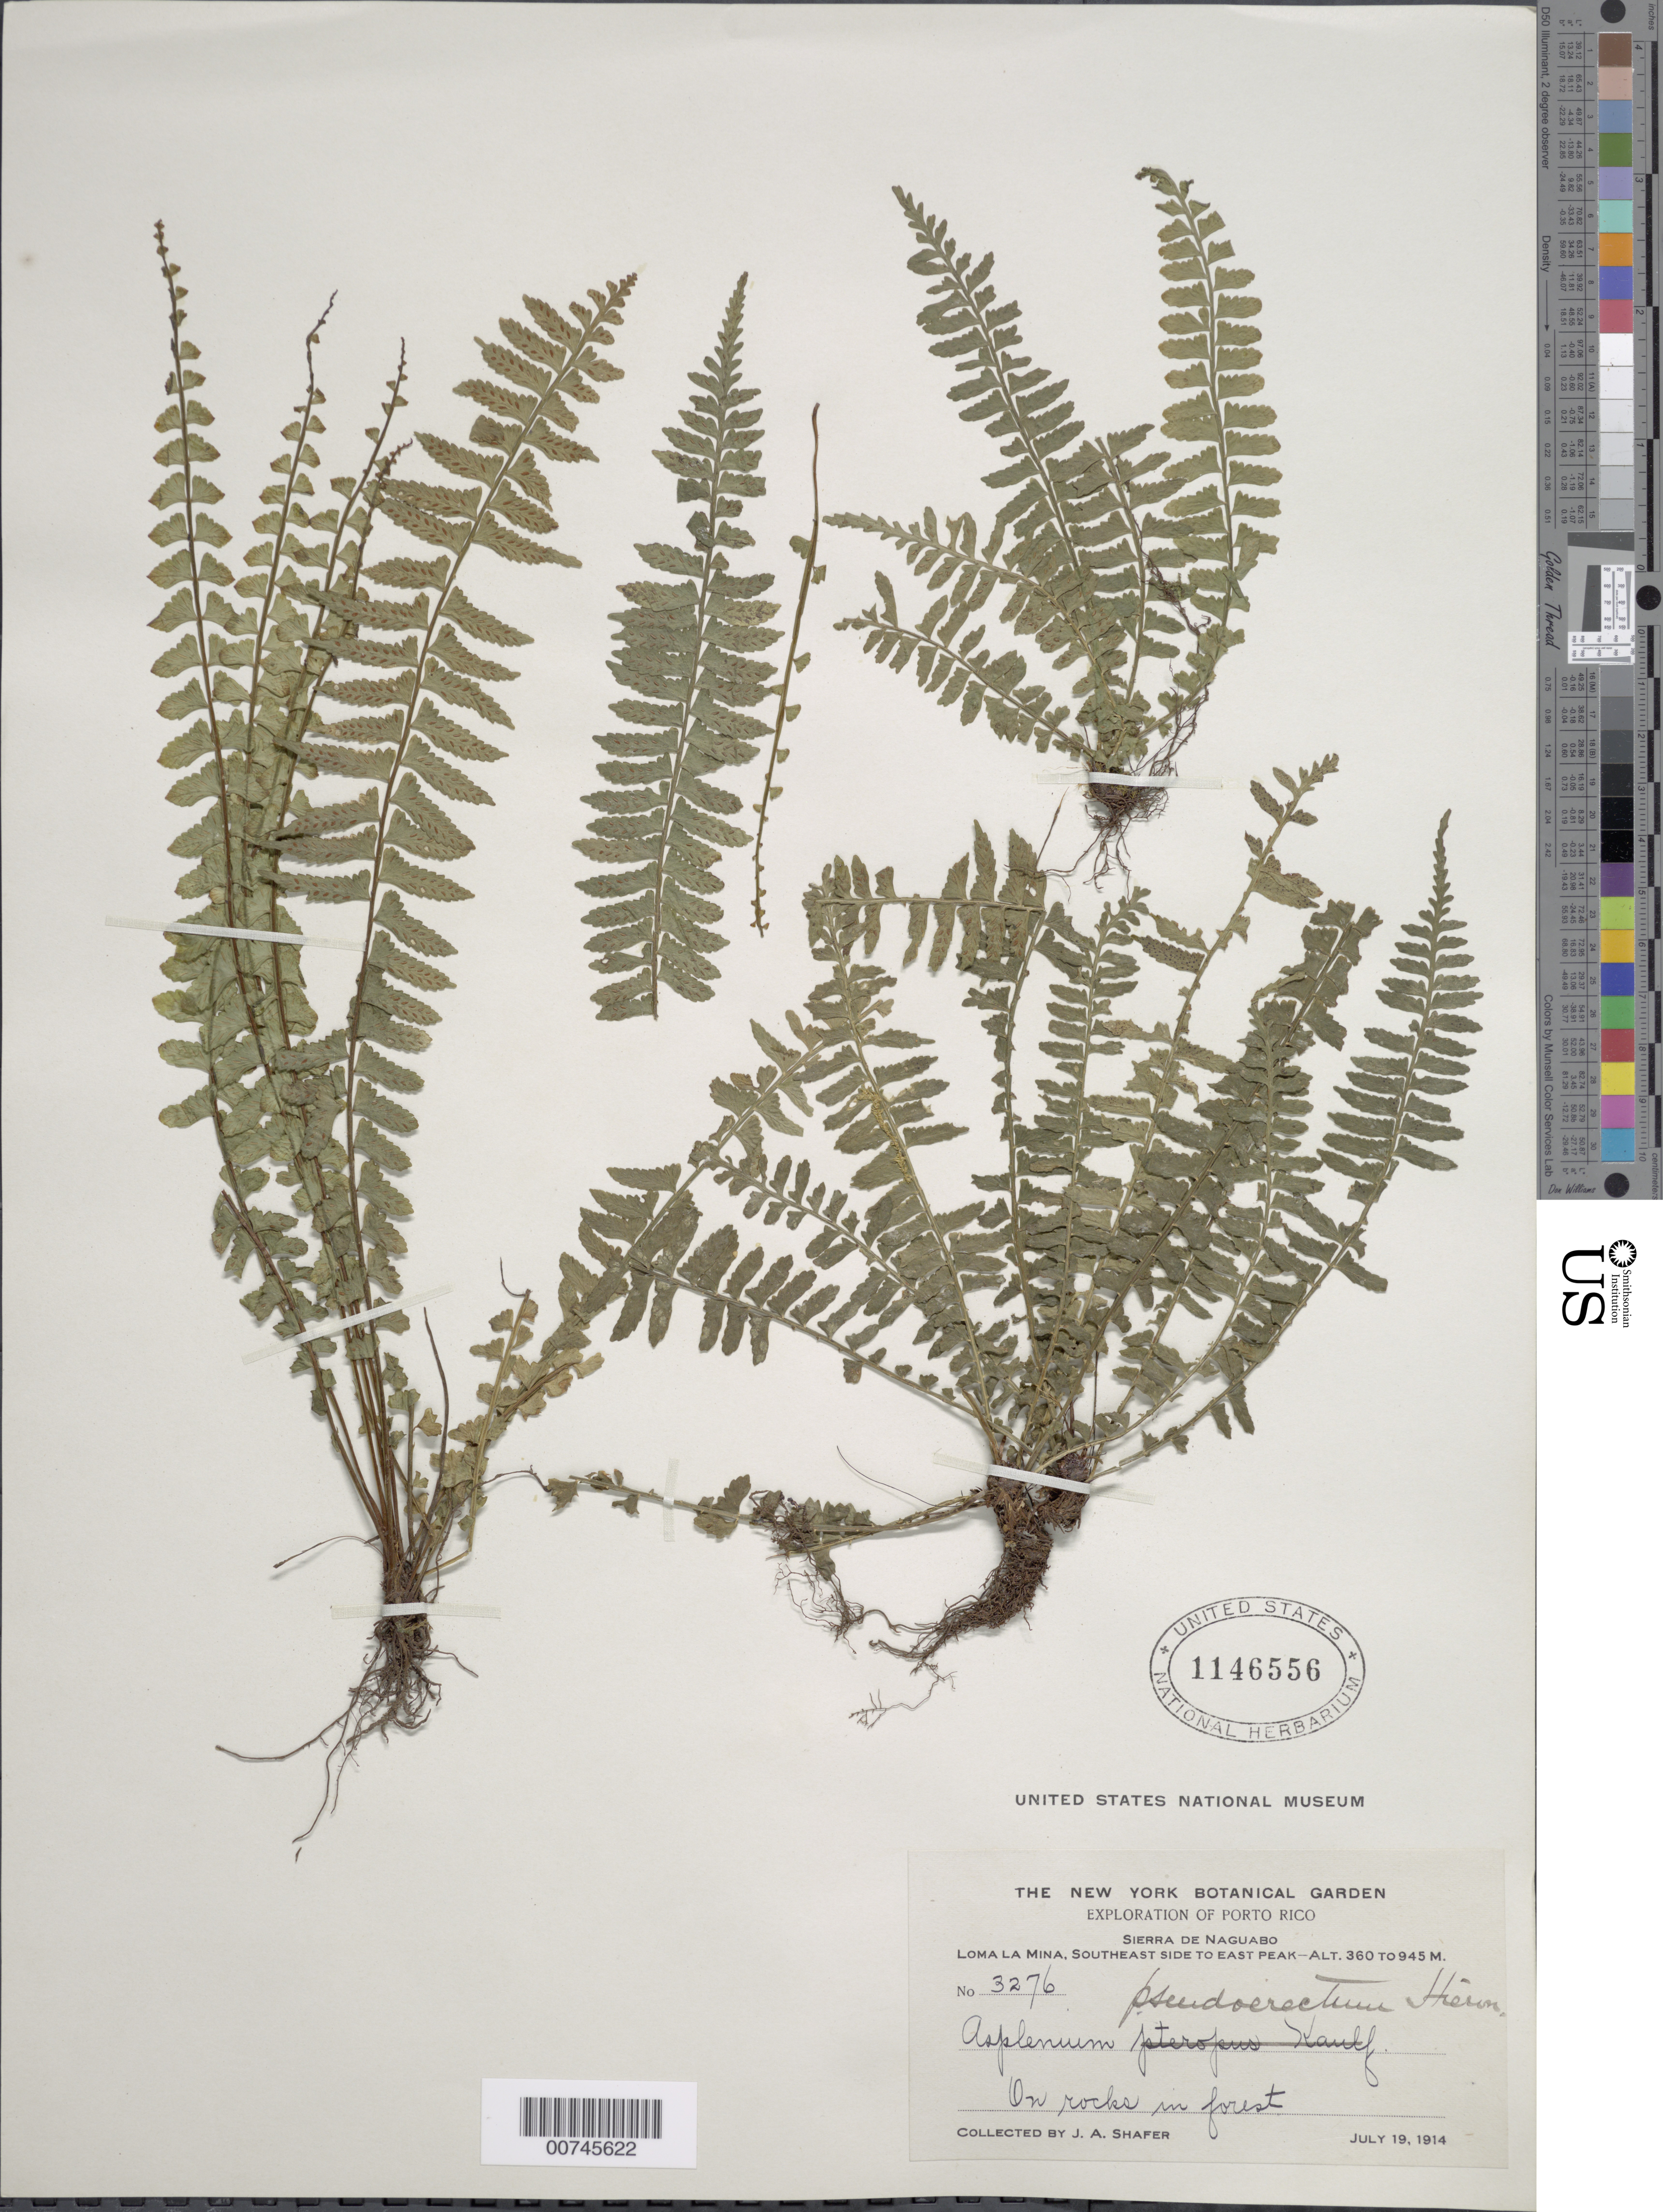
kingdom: Plantae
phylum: Tracheophyta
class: Polypodiopsida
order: Polypodiales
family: Aspleniaceae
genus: Asplenium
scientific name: Asplenium pteropus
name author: Kaulf.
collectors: J. A. Shafer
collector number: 3276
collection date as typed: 19 Jul 1914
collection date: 1914-07-19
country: Puerto Rico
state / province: Naguabo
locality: Sierra de Naguabo, Loma La Mina, southeast side to east peak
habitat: On rocks in forest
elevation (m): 360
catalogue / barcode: US 1146556